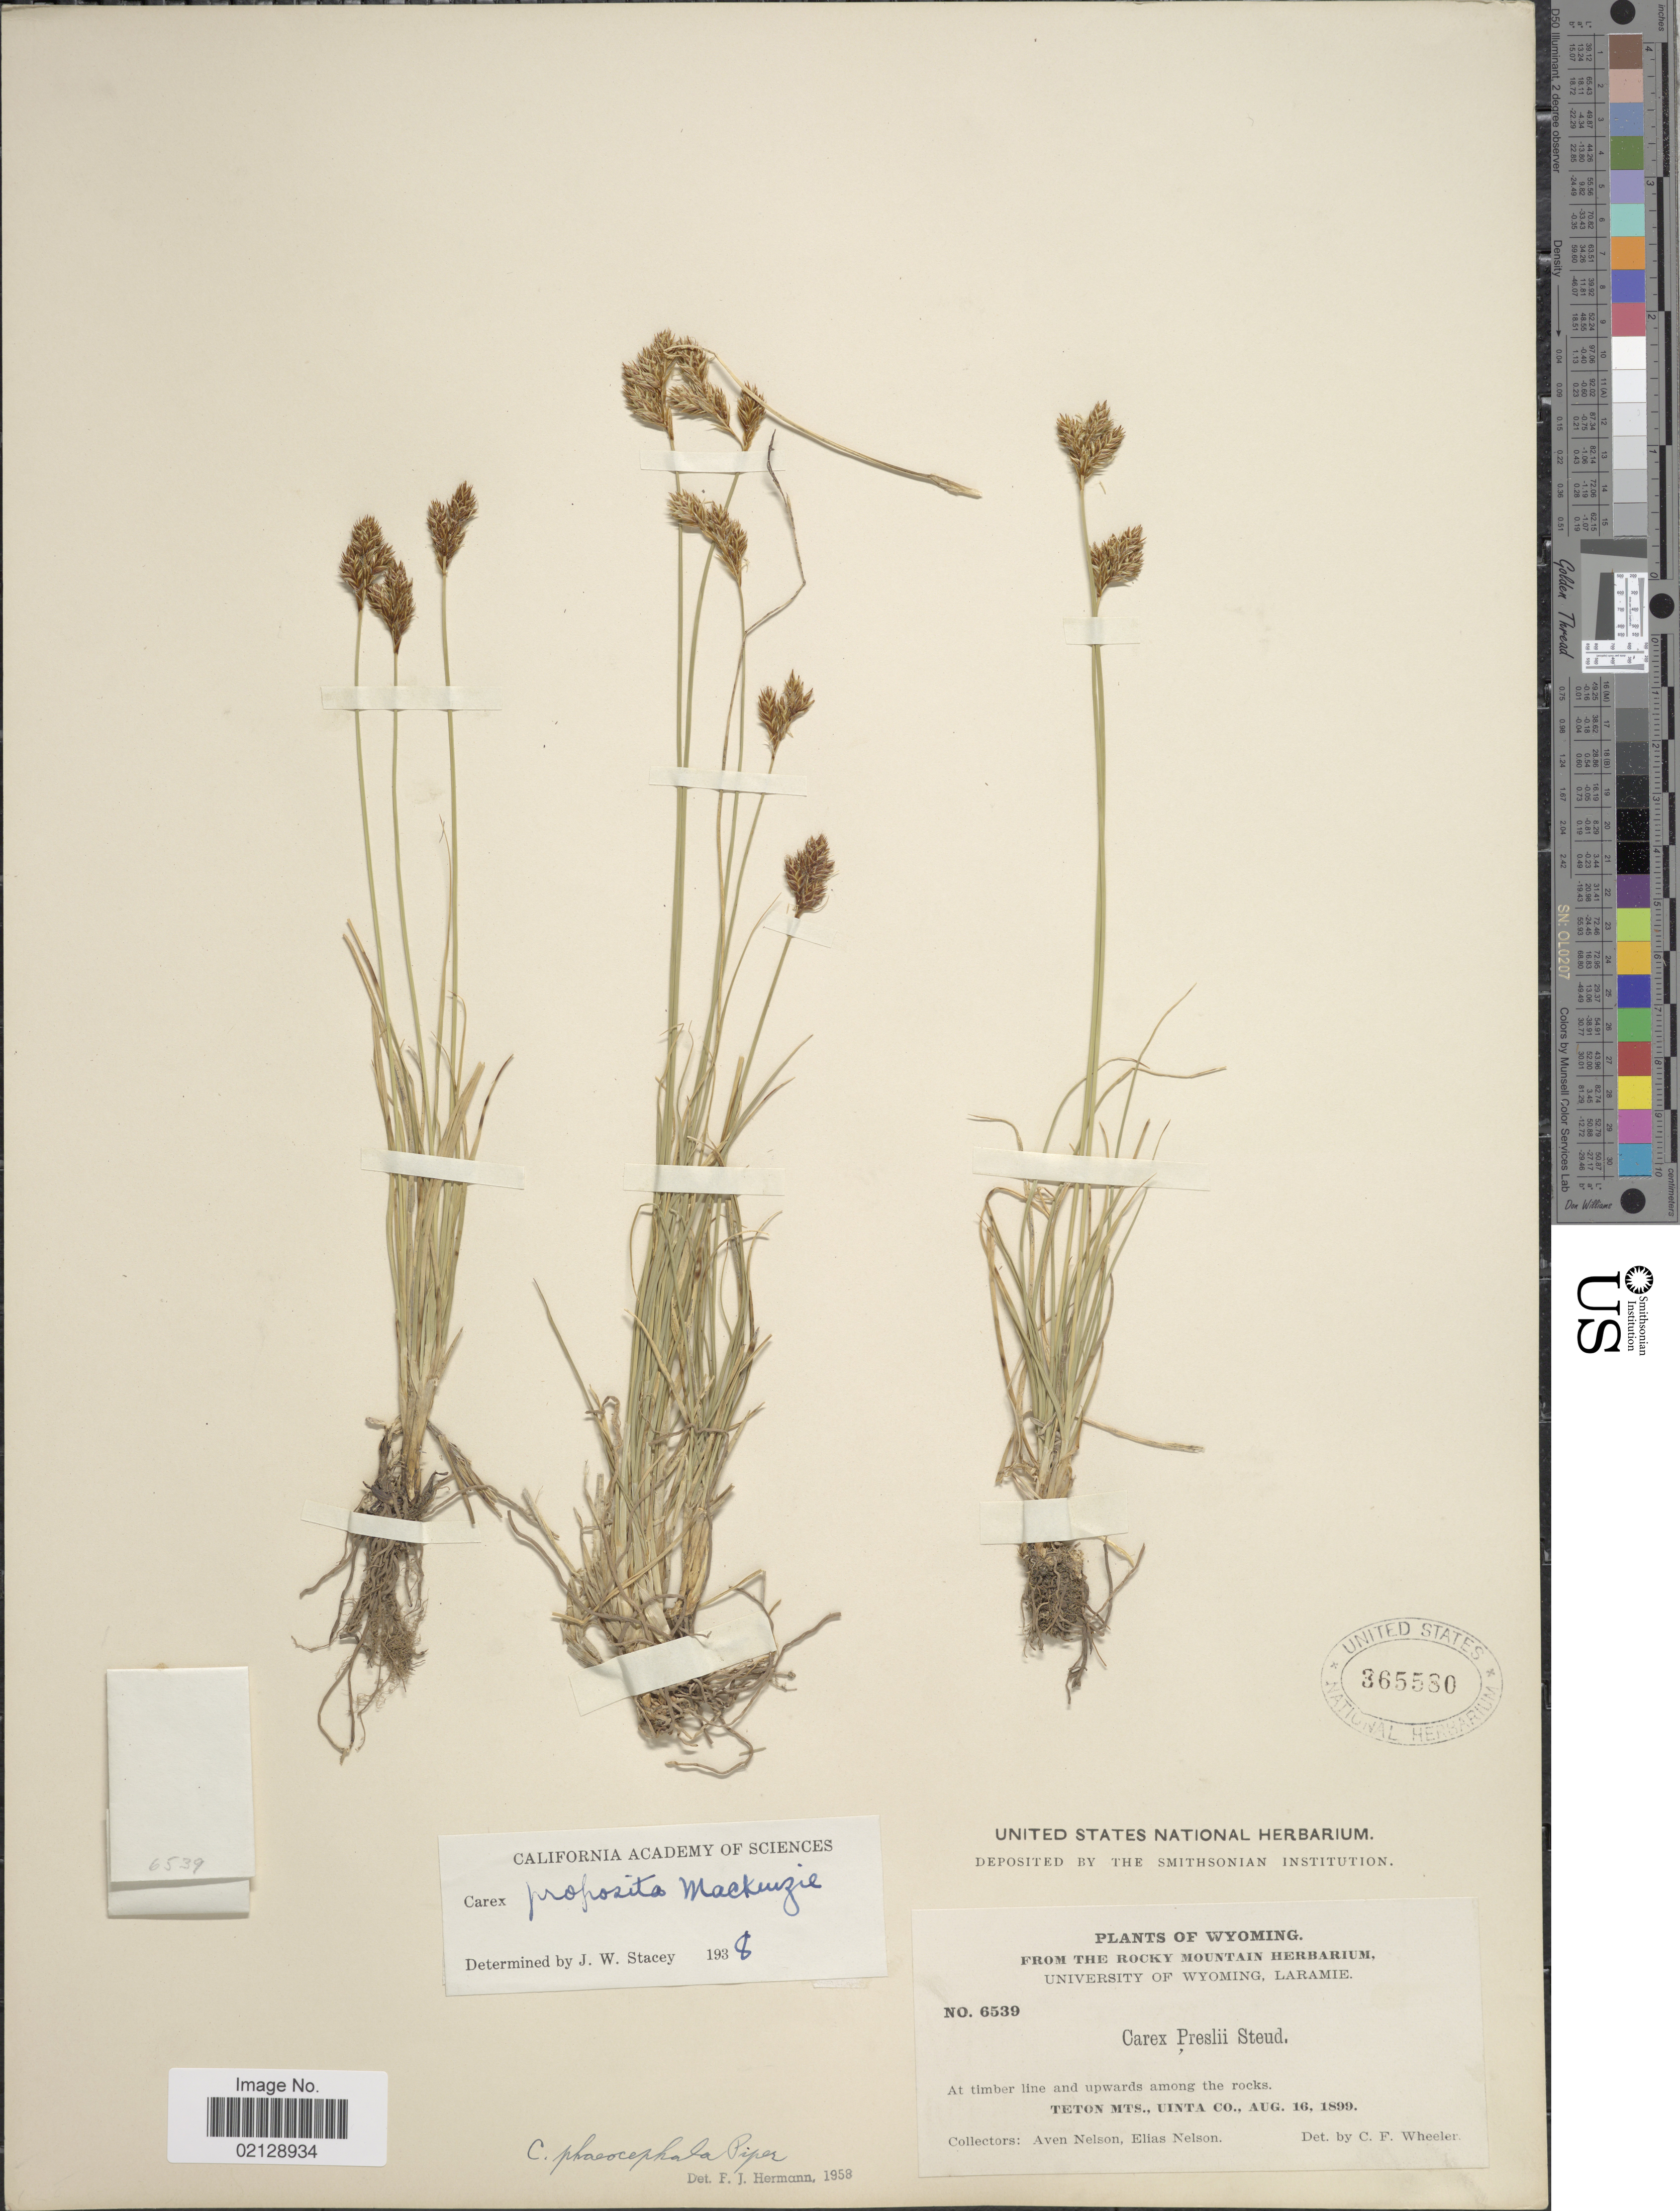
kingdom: Plantae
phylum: Tracheophyta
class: Liliopsida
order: Poales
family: Cyperaceae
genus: Carex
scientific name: Carex phaeocephala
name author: Piper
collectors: A. Nelson & E. Nelson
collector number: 6539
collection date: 1899-08-16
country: United States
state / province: Wyoming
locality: At timber line and upwards among the rocks, Teton Mts., Uinta Co.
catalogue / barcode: US 365580